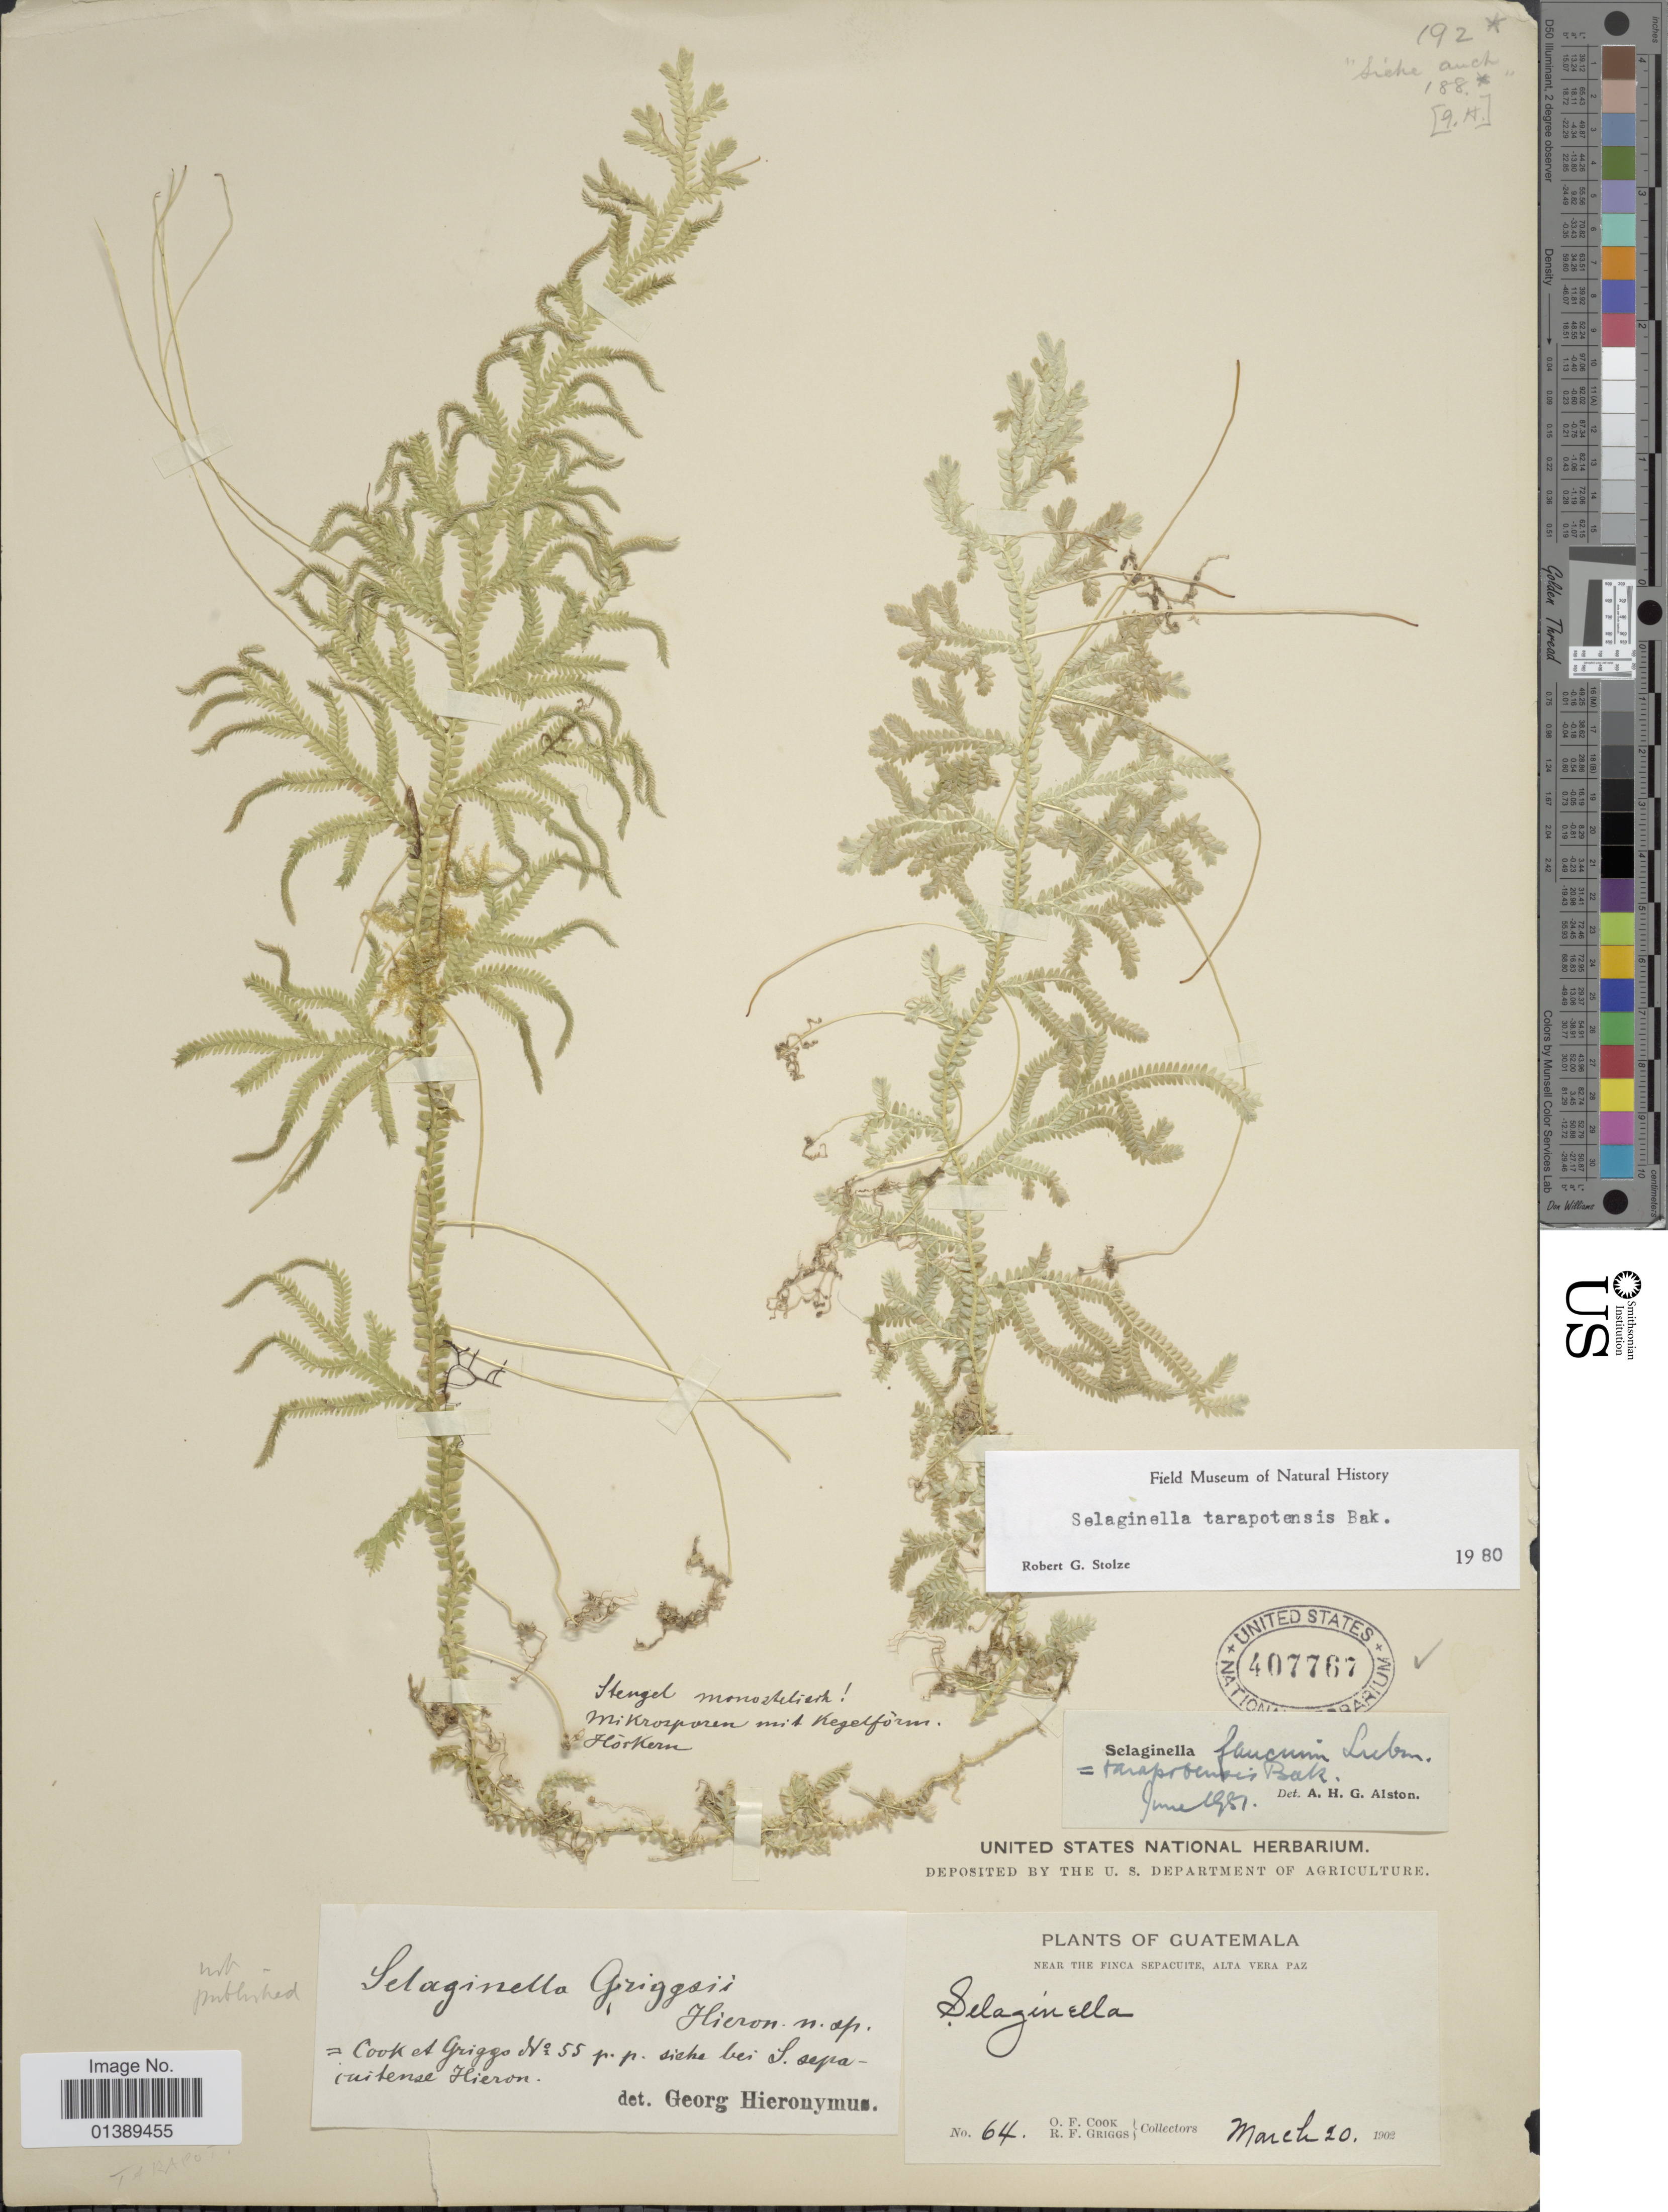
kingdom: Plantae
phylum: Tracheophyta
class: Lycopodiopsida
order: Selaginellales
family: Selaginellaceae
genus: Selaginella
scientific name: Selaginella tarapotensis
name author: Baker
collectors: O. F. Cook & R. F. Griggs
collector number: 64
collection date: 1902-03-20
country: Guatemala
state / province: Alta Verapaz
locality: The Finca Sepacuite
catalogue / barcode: US 407767